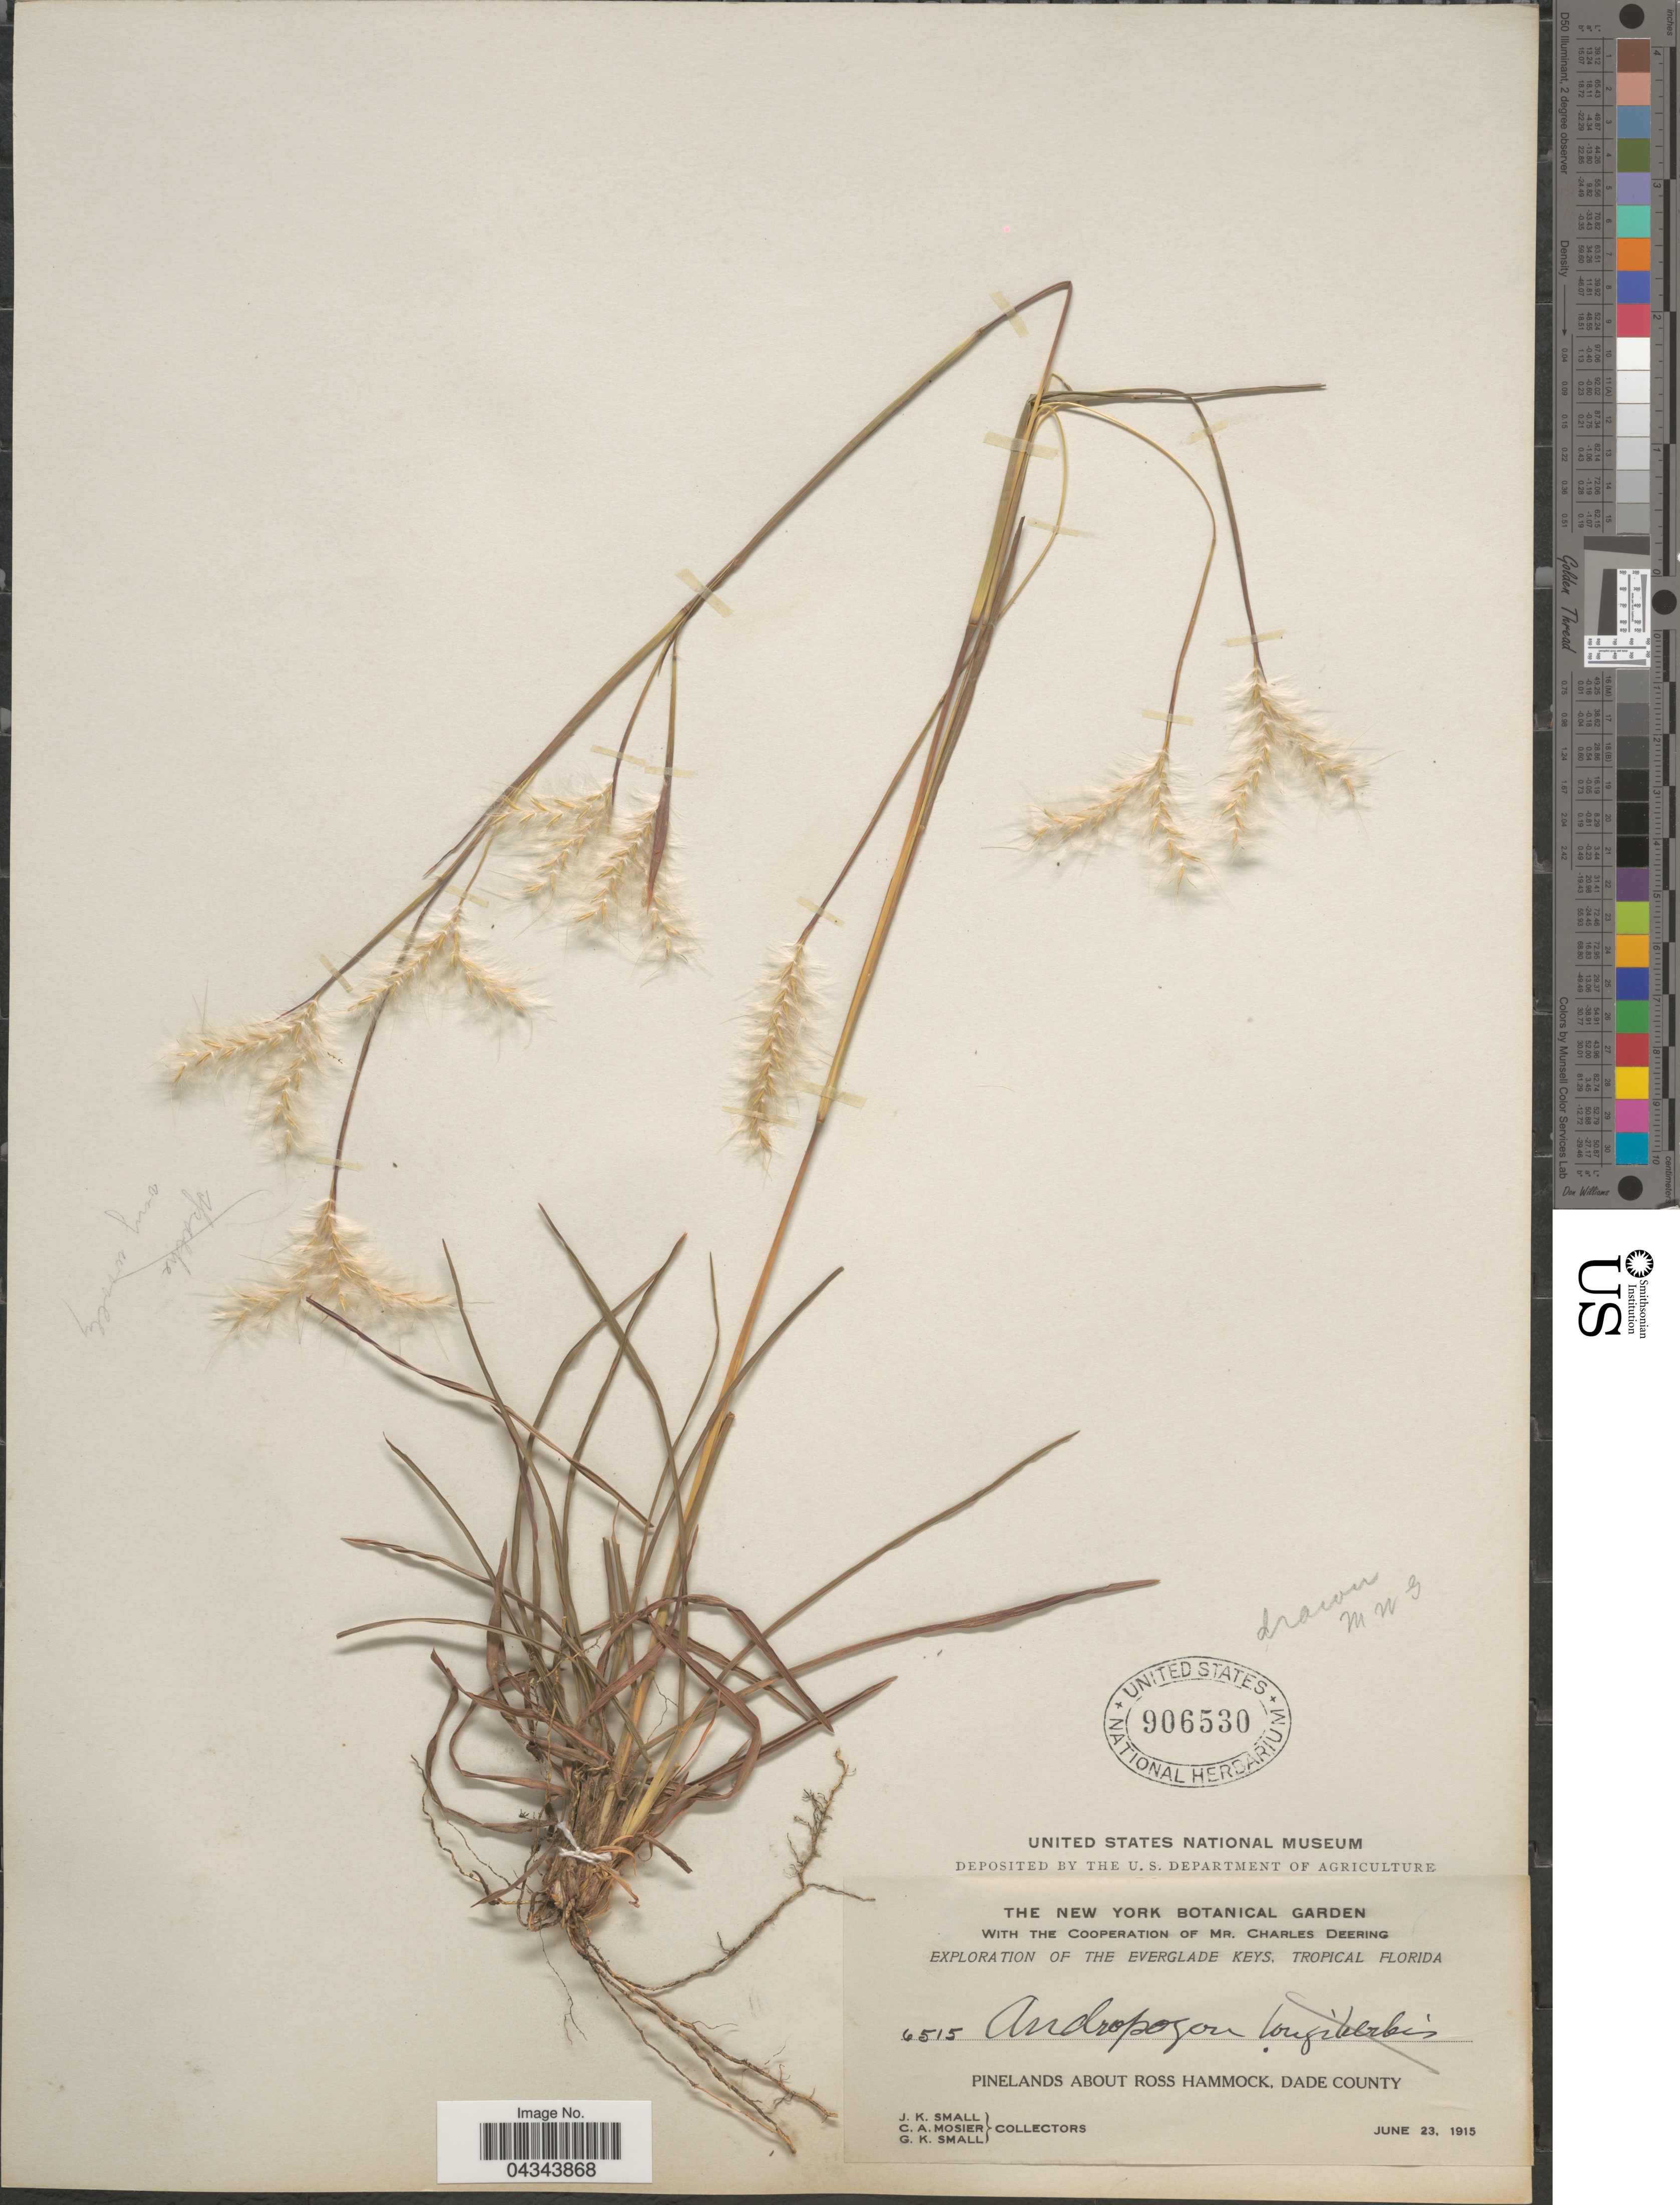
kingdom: Plantae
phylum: Tracheophyta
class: Liliopsida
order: Poales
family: Poaceae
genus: Andropogon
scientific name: Andropogon ternarius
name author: Michx.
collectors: J. K. Small, C. A. Mosier & G. K. Small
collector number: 6515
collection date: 1915-06-23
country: United States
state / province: Florida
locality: Exploration of the Everglades Keys, Tropical Florida. Pinelands about Ross Hammock, Dade County.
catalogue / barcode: US 906530